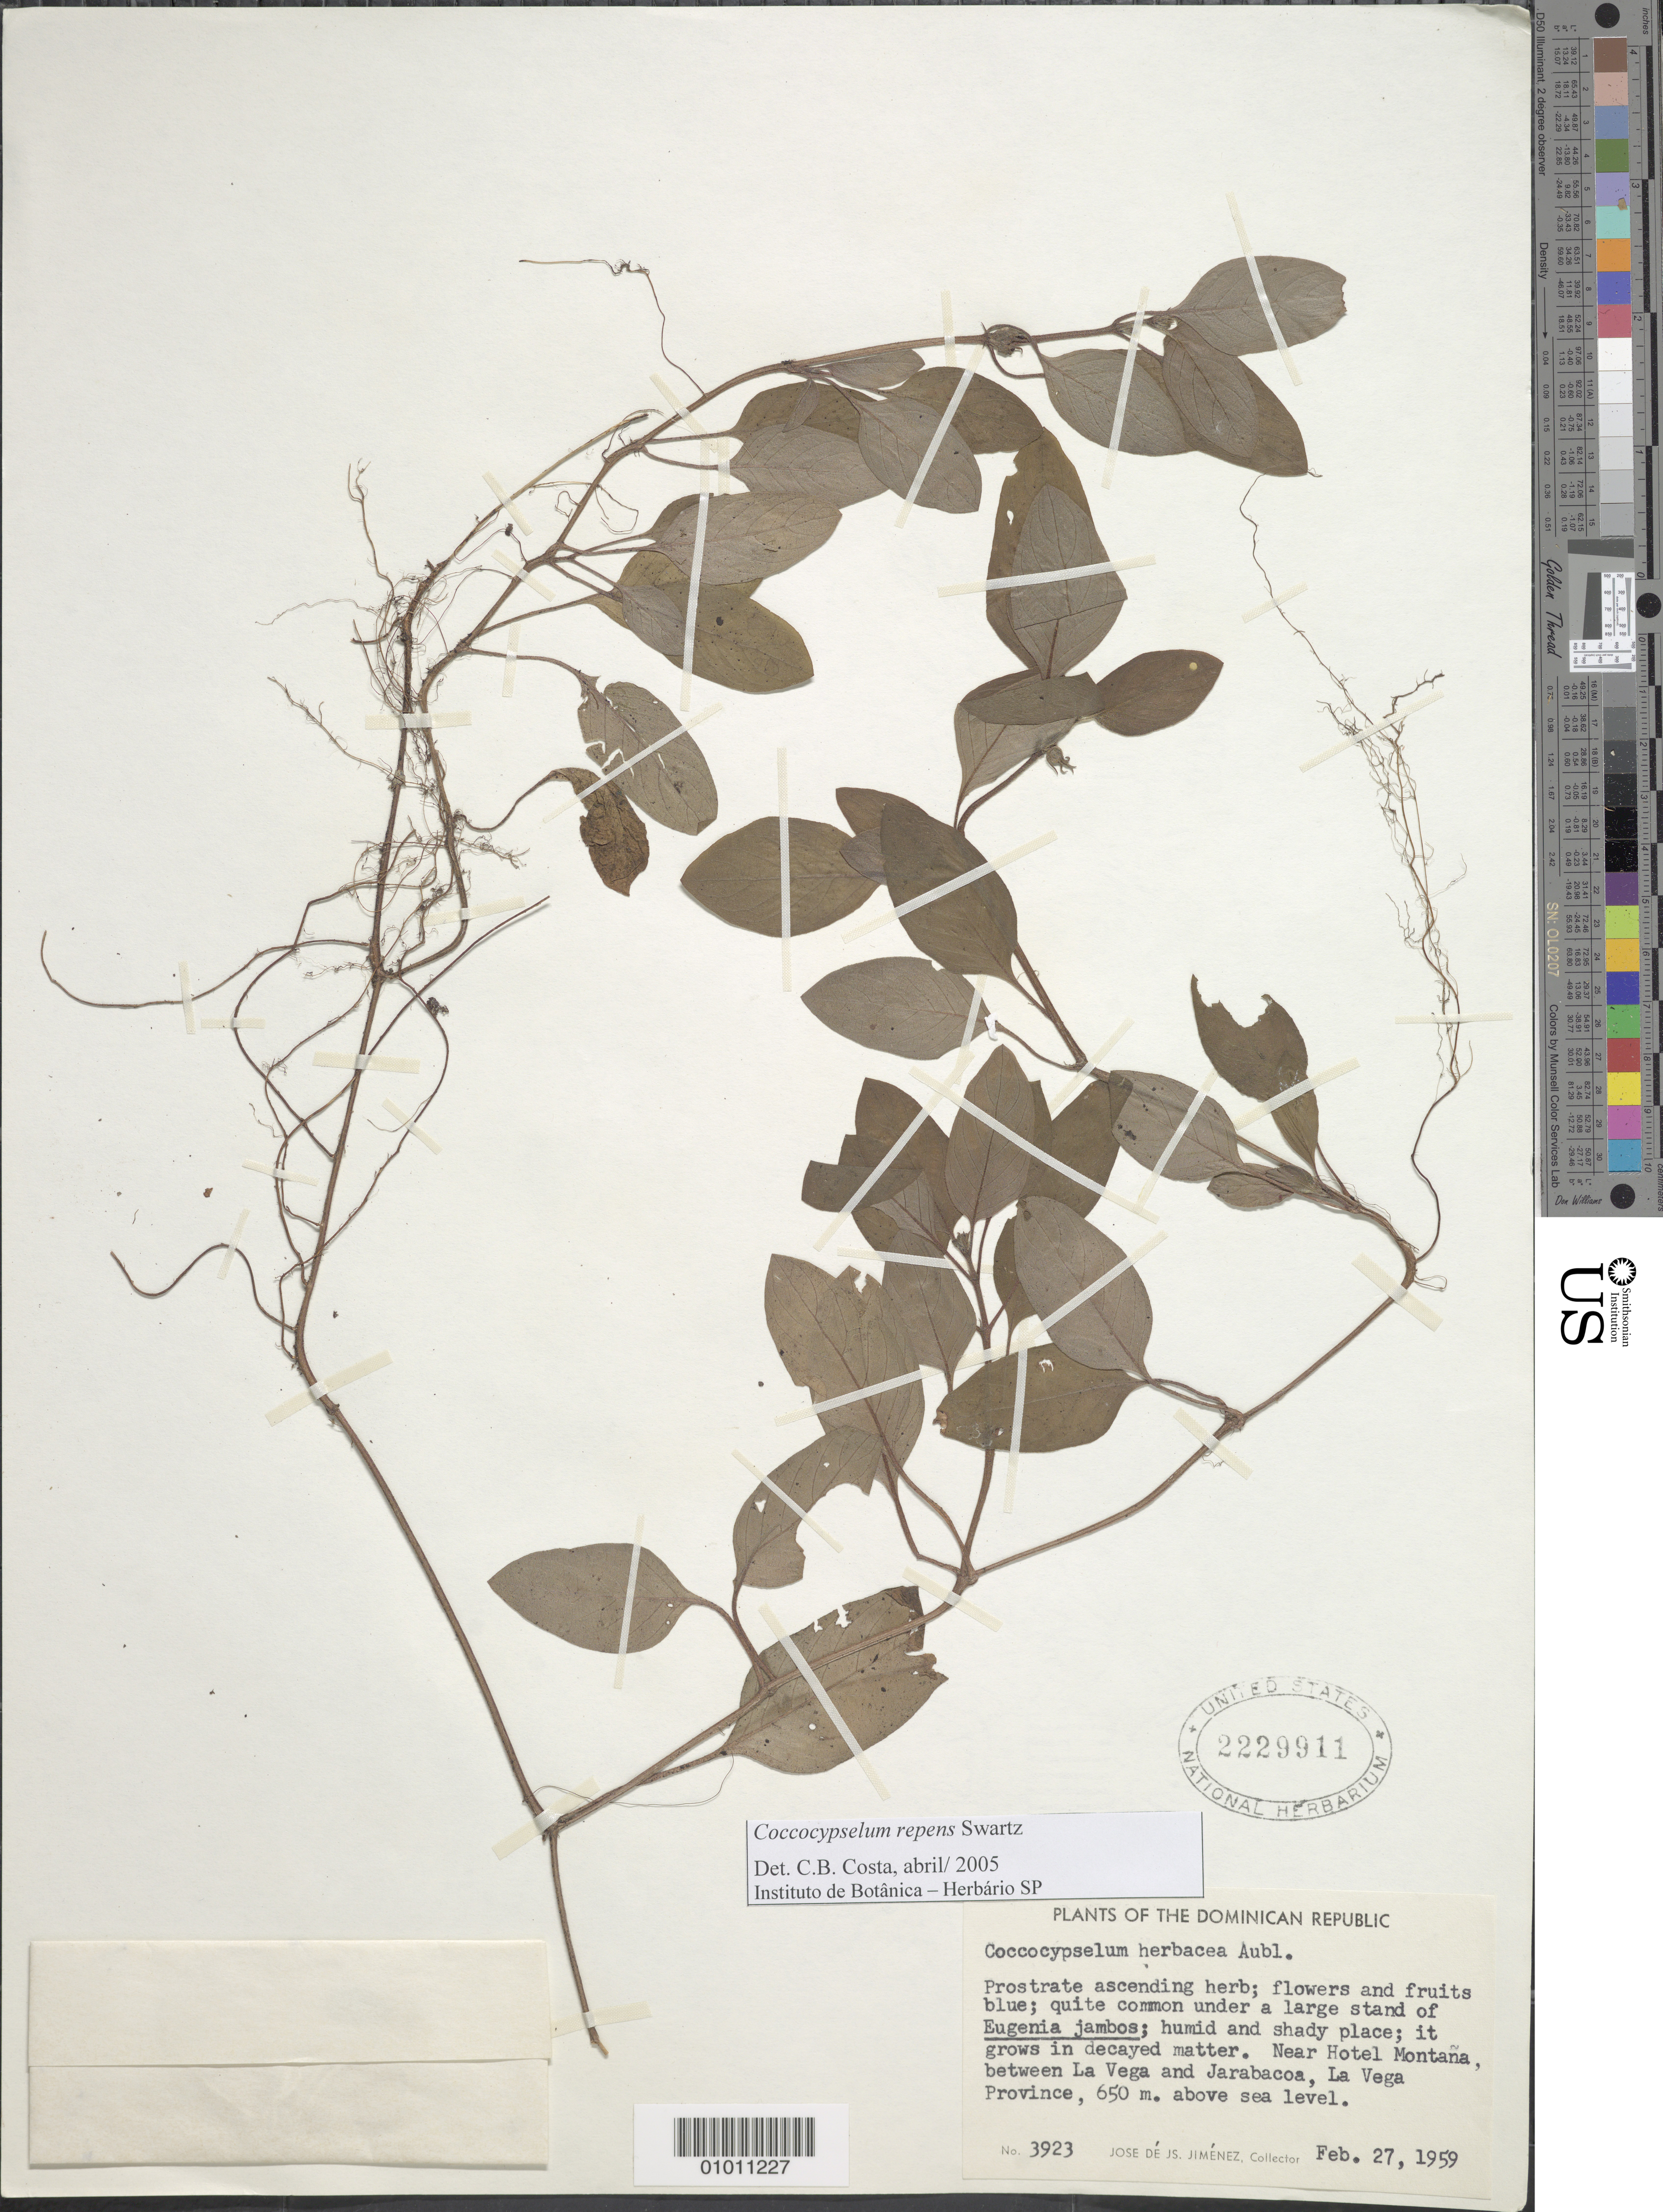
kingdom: Plantae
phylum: Tracheophyta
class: Magnoliopsida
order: Gentianales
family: Rubiaceae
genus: Coccocypselum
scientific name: Coccocypselum repens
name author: Sw.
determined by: Costa, C. B.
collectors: J. J. Jiménez Almonte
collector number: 3923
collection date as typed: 27 Feb 1959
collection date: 1959-02-27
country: Dominican Republic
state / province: La Vega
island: Hispaniola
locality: Near Hotel Montaña, between La Vega and Jarabacoa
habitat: Under a large stand of Eugenia jambos; humid and shady place, grows in decayed matter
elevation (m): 650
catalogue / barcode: US 2229911